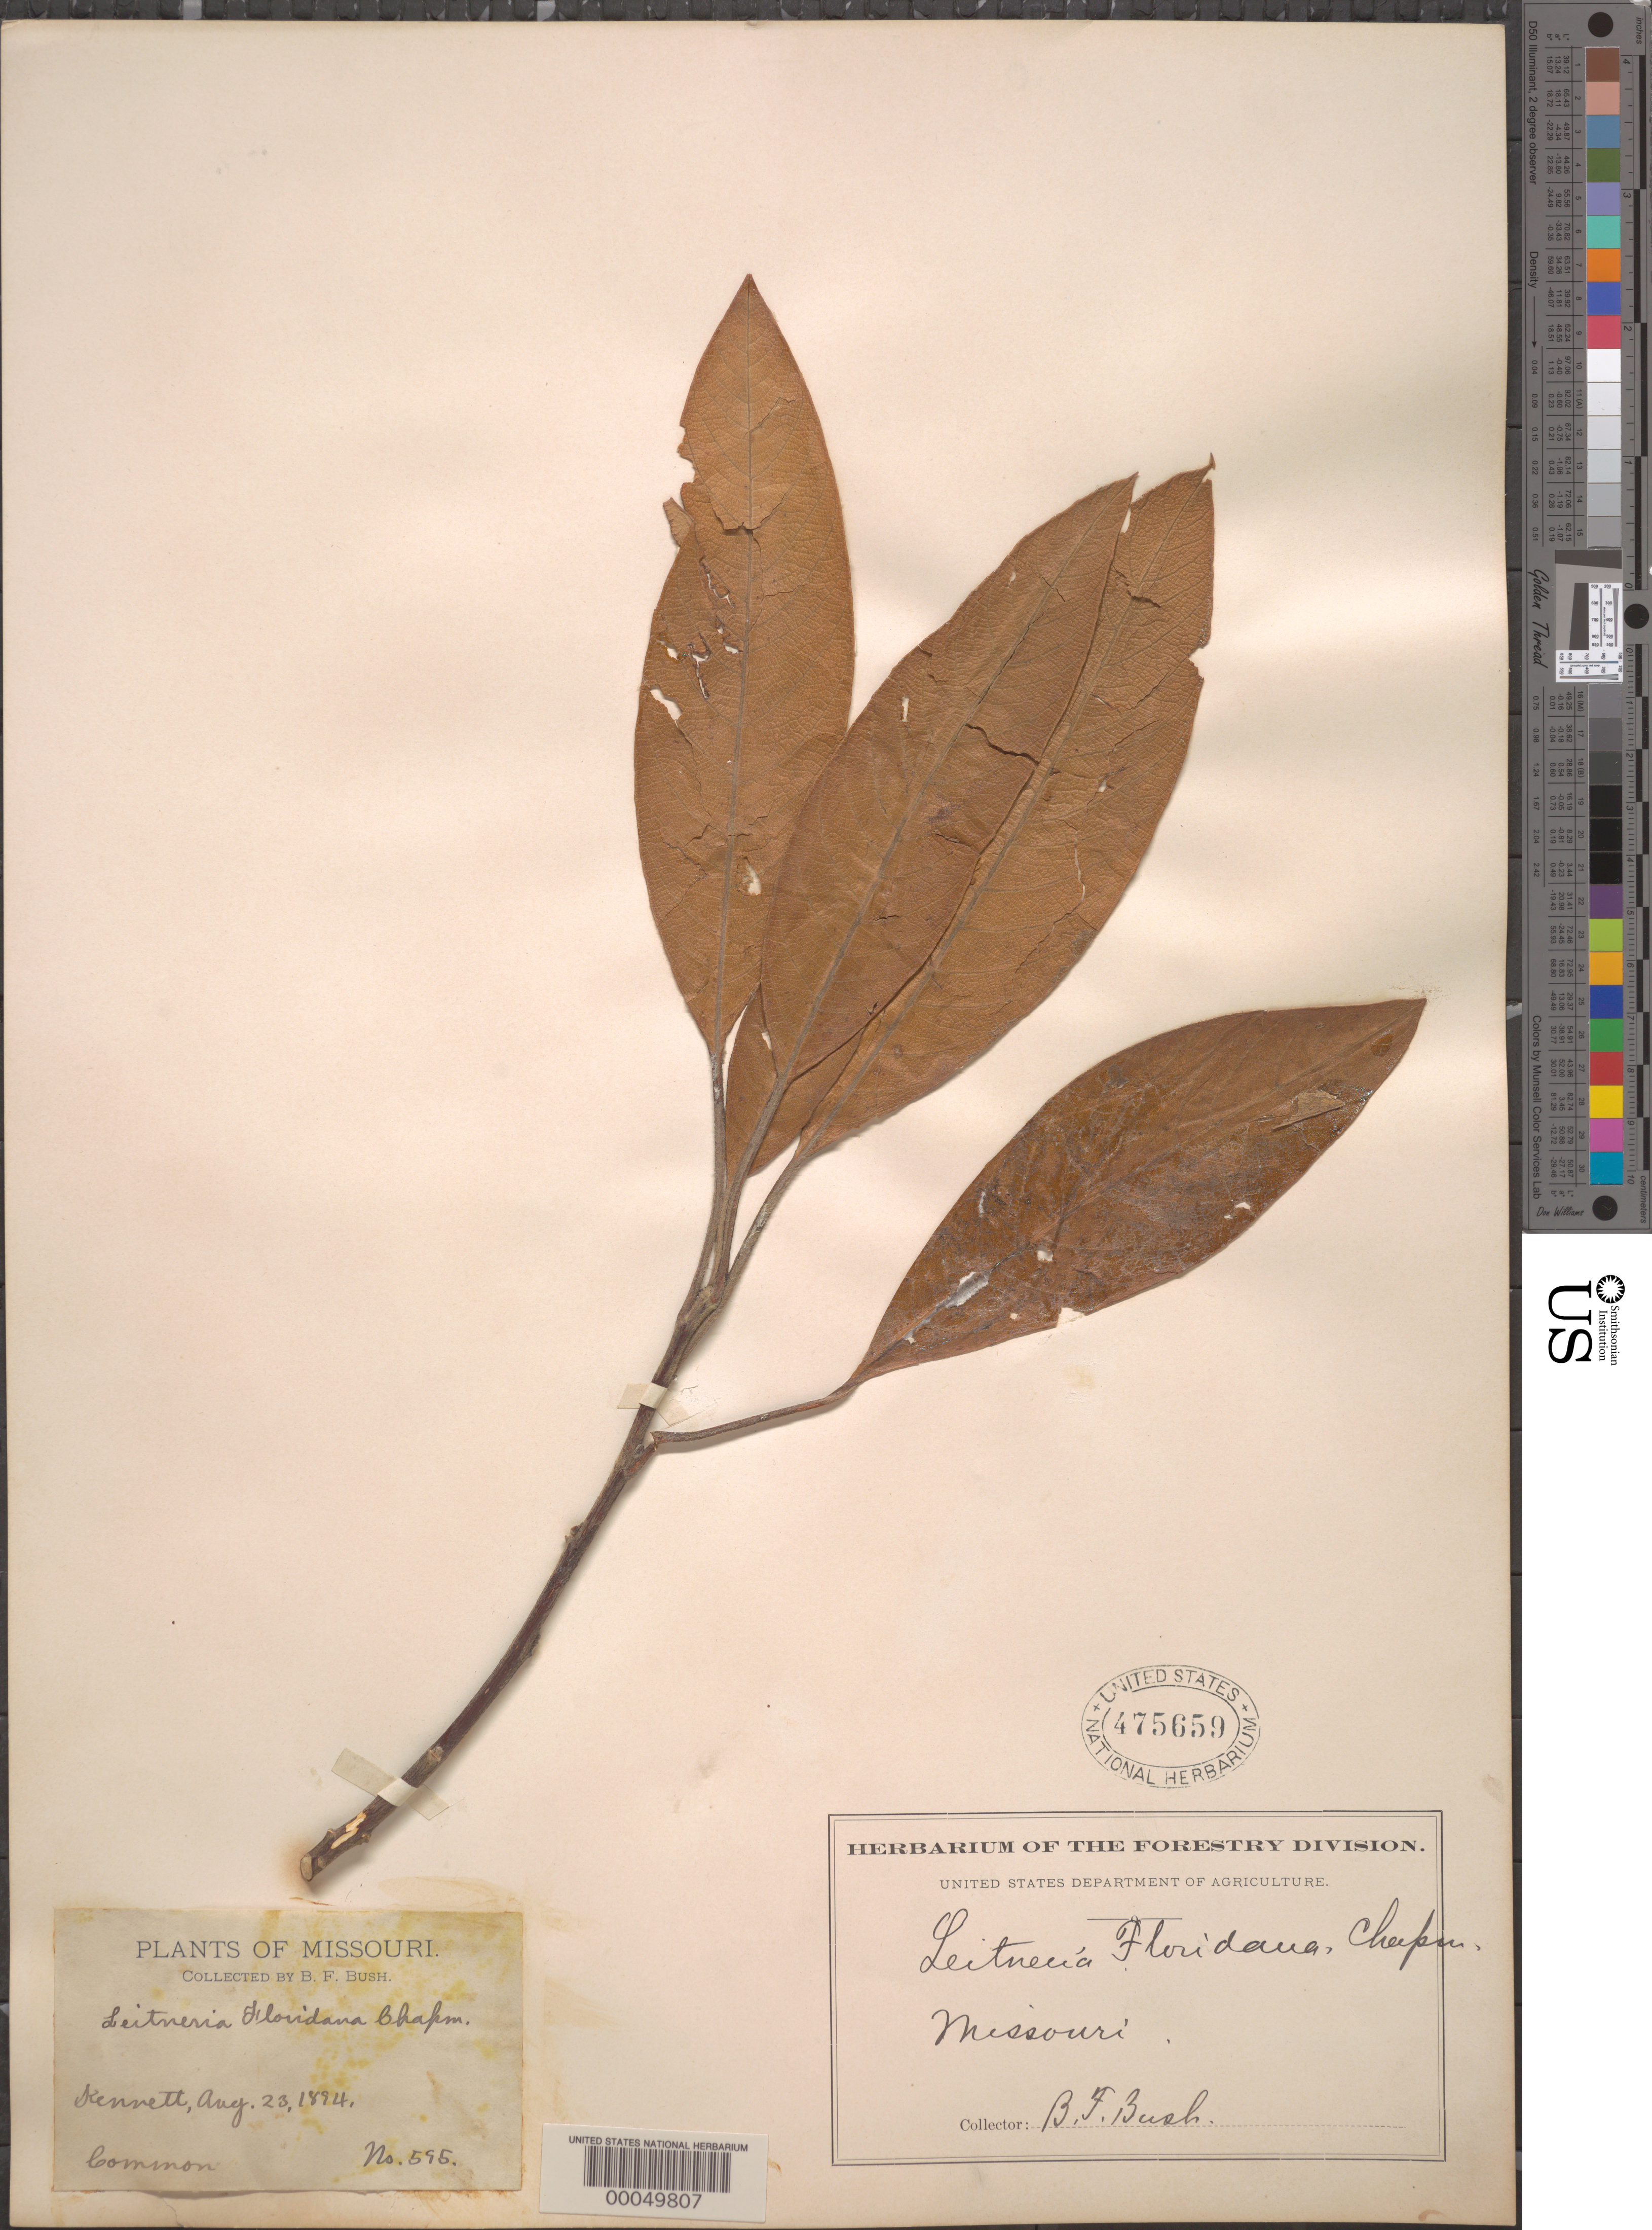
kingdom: Plantae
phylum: Tracheophyta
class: Magnoliopsida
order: Sapindales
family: Simaroubaceae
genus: Leitneria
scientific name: Leitneria floridana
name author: Chapm.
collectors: B. F. Bush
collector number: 595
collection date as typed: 23 Aug 1894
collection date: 1894-08-23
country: United States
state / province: Missouri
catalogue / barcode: US 475659